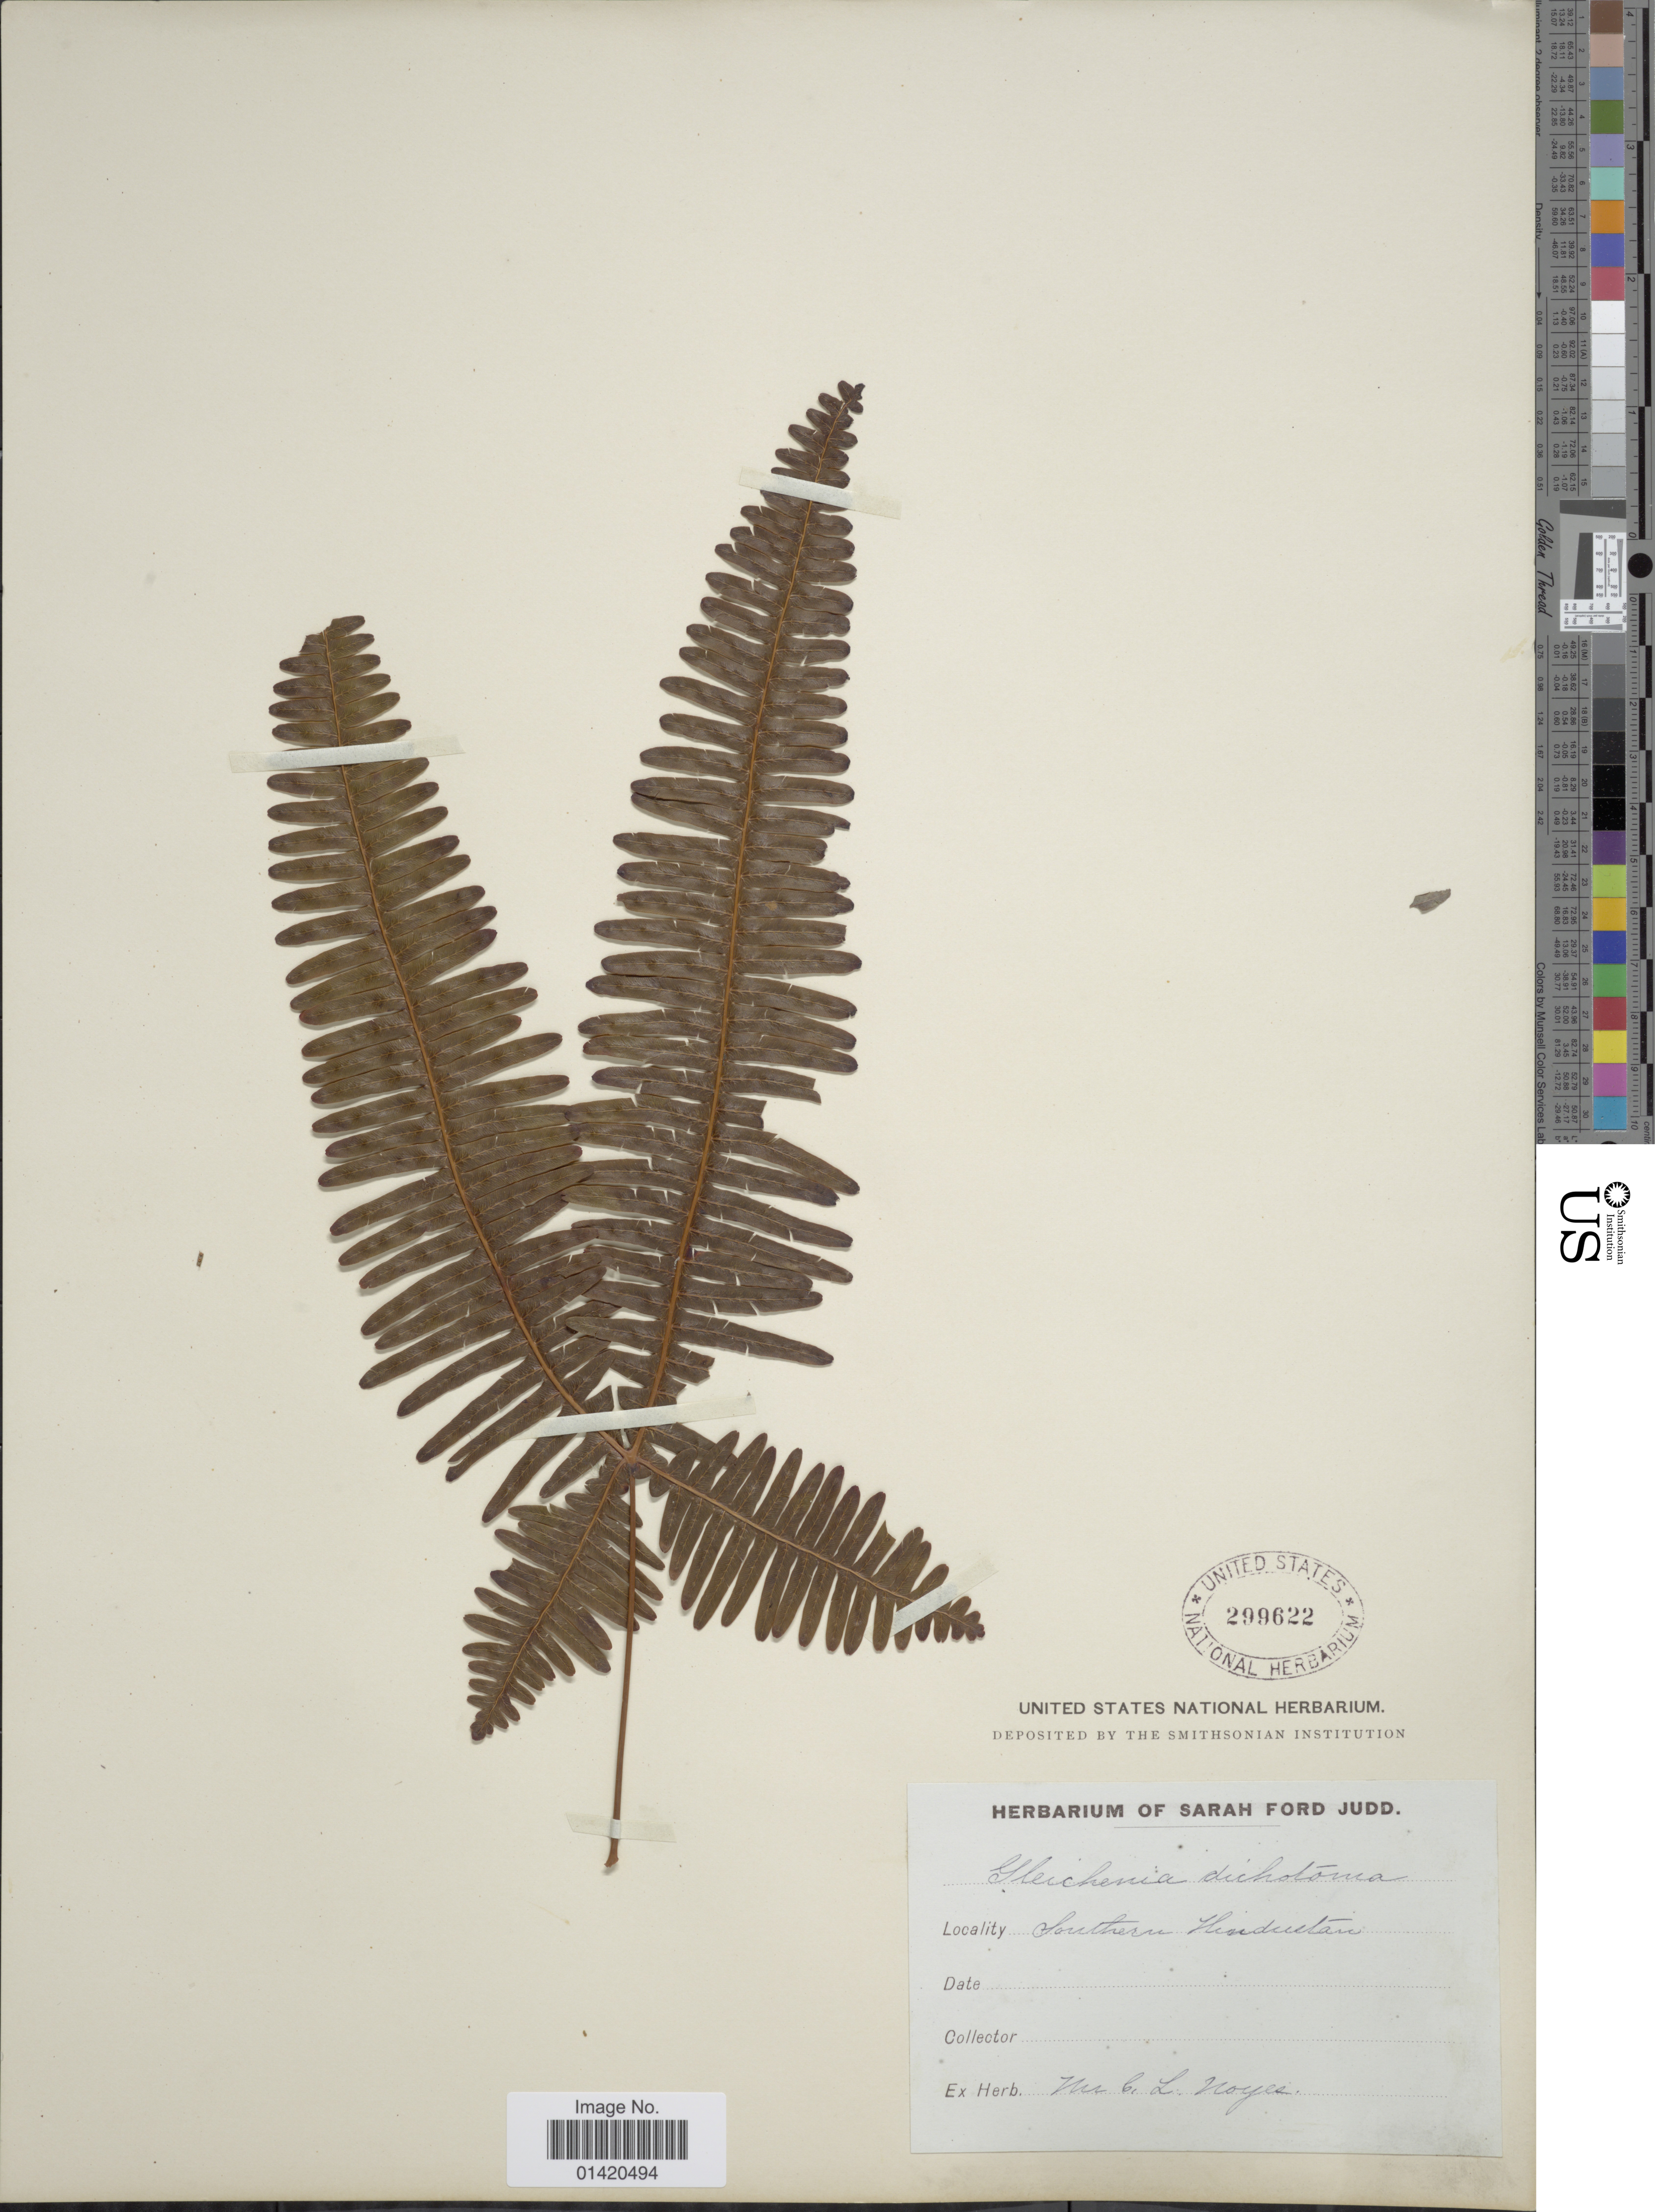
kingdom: Plantae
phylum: Tracheophyta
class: Polypodiopsida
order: Gleicheniales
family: Gleicheniaceae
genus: Dicranopteris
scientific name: Dicranopteris linearis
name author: (Burm. f.) Underw.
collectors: ex herb. C. L. Noyce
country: India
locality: Southern Hindustan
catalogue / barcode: US 299622